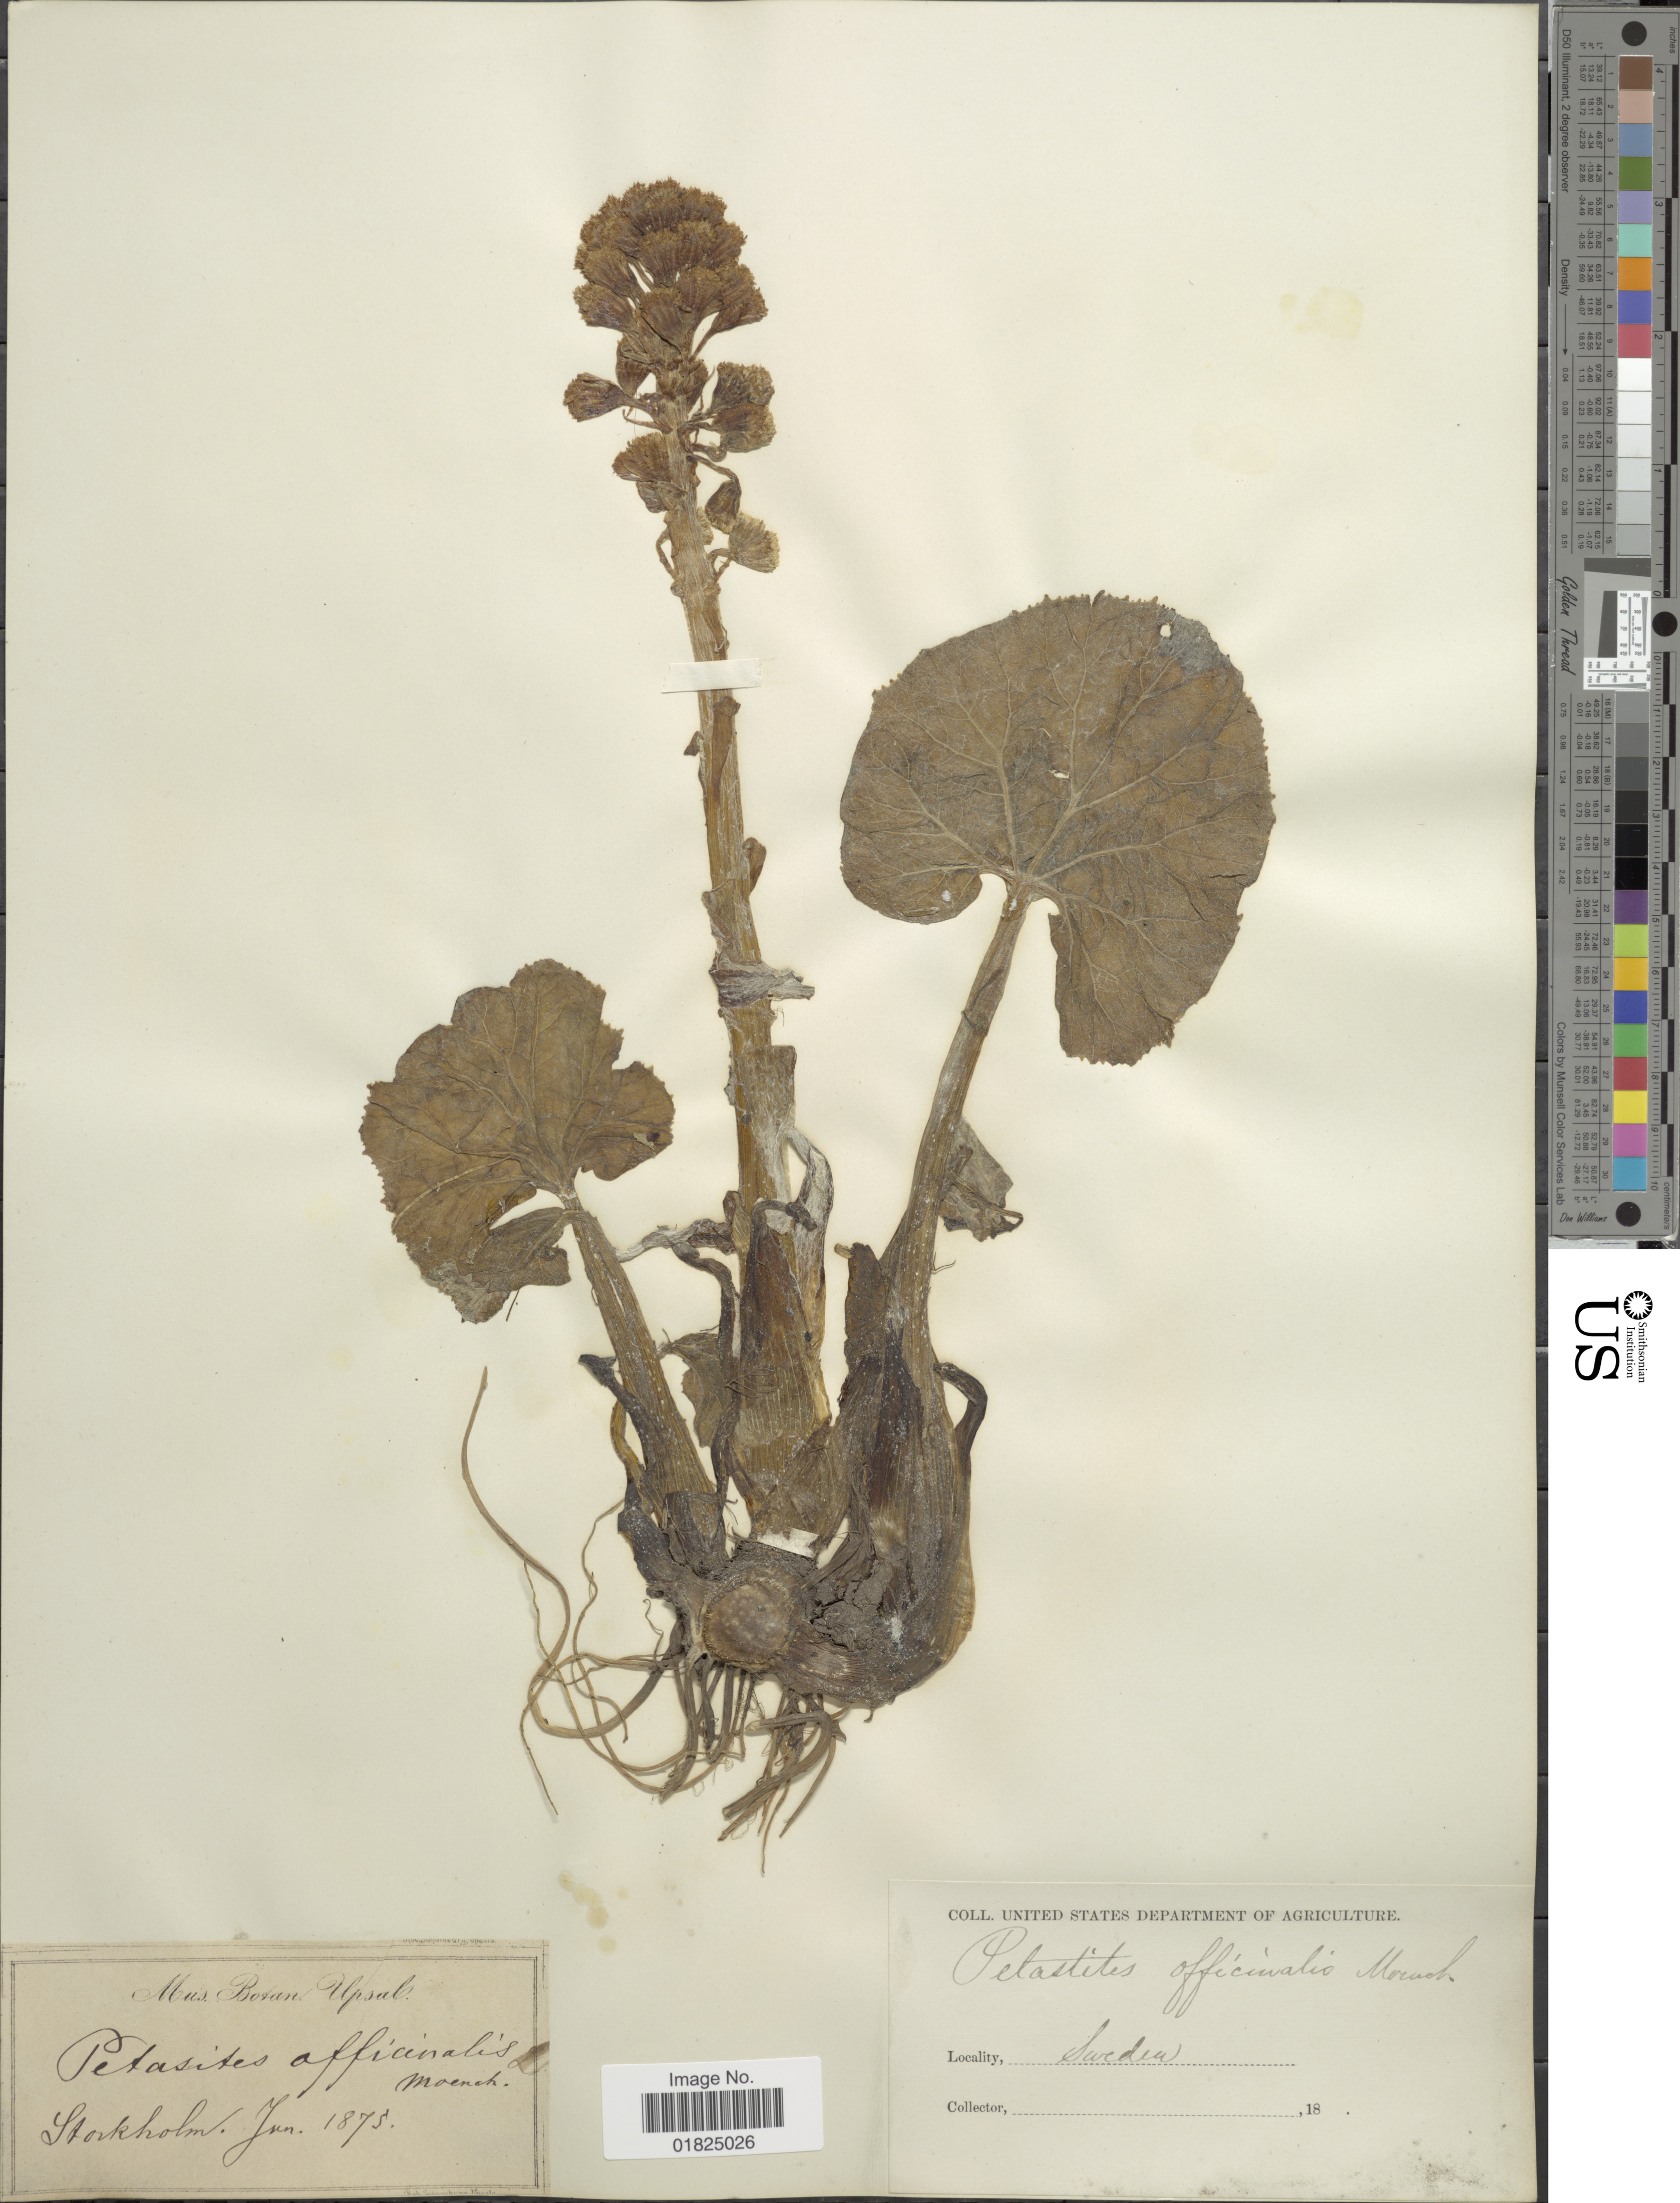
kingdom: Plantae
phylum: Tracheophyta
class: Magnoliopsida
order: Asterales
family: Asteraceae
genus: Petasites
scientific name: Petasites officinalis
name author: L.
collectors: United States Department of Agriculture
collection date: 1875-06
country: Sweden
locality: Stockhom